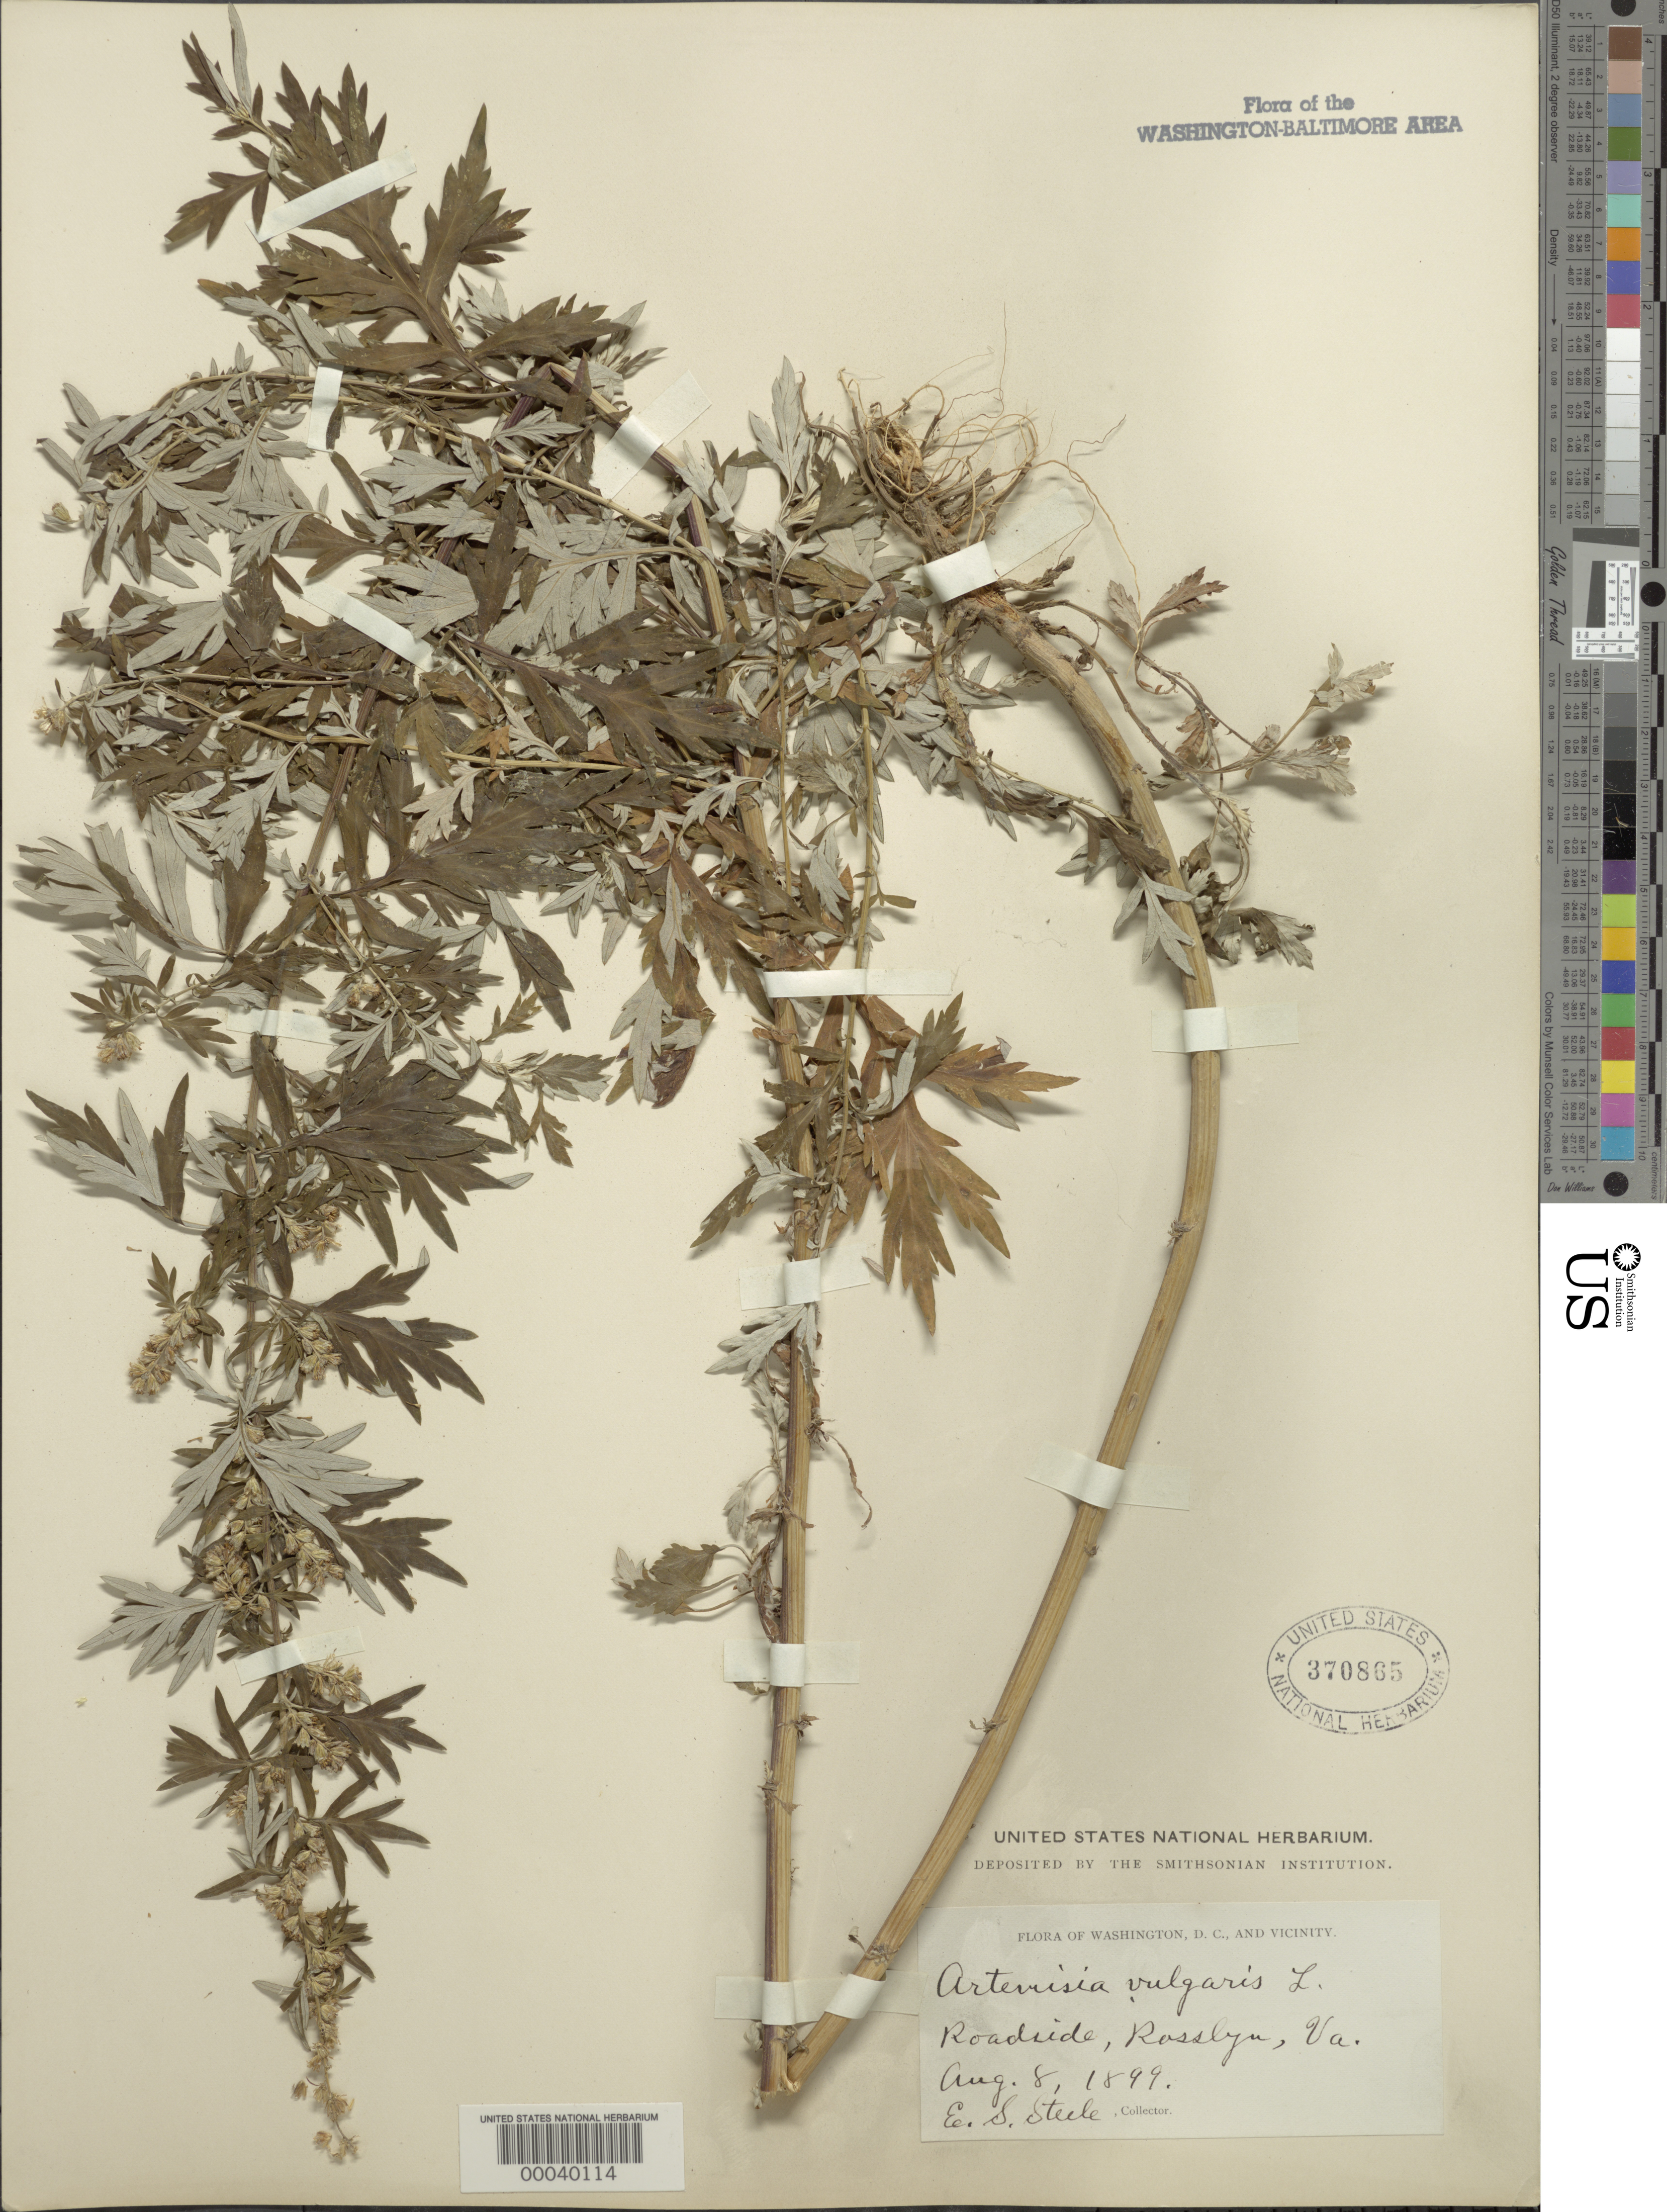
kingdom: Plantae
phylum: Tracheophyta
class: Magnoliopsida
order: Asterales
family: Asteraceae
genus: Artemisia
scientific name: Artemisia vulgaris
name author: L.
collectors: E. Steele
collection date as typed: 08 Aug 1899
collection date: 1899-08-08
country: United States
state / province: Virginia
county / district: Arlington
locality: Rosslyn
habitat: Roadside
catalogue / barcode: US 370865